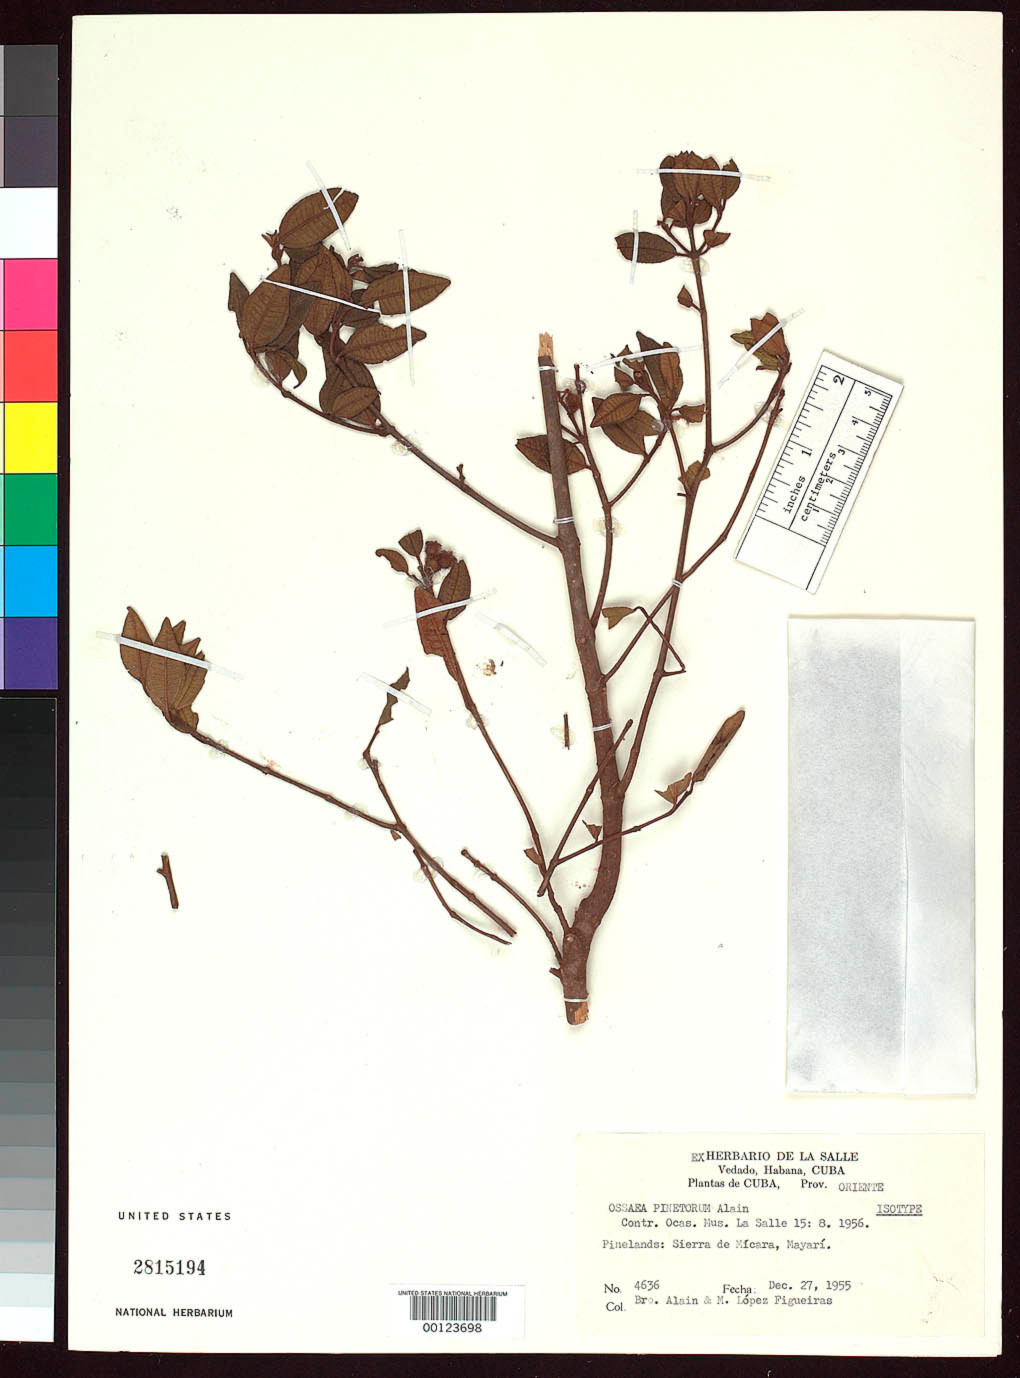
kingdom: Plantae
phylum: Tracheophyta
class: Magnoliopsida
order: Myrtales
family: Melastomataceae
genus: Ossaea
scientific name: Ossaea pinetorum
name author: Alain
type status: Isotype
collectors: A. H. Liogier & M. López Figueiras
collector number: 4636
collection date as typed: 27 Dec 1955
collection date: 1955-12-27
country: Cuba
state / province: Oriente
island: Greater Antilles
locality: Sierra de Micara, Mayari.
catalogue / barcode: US 2815194